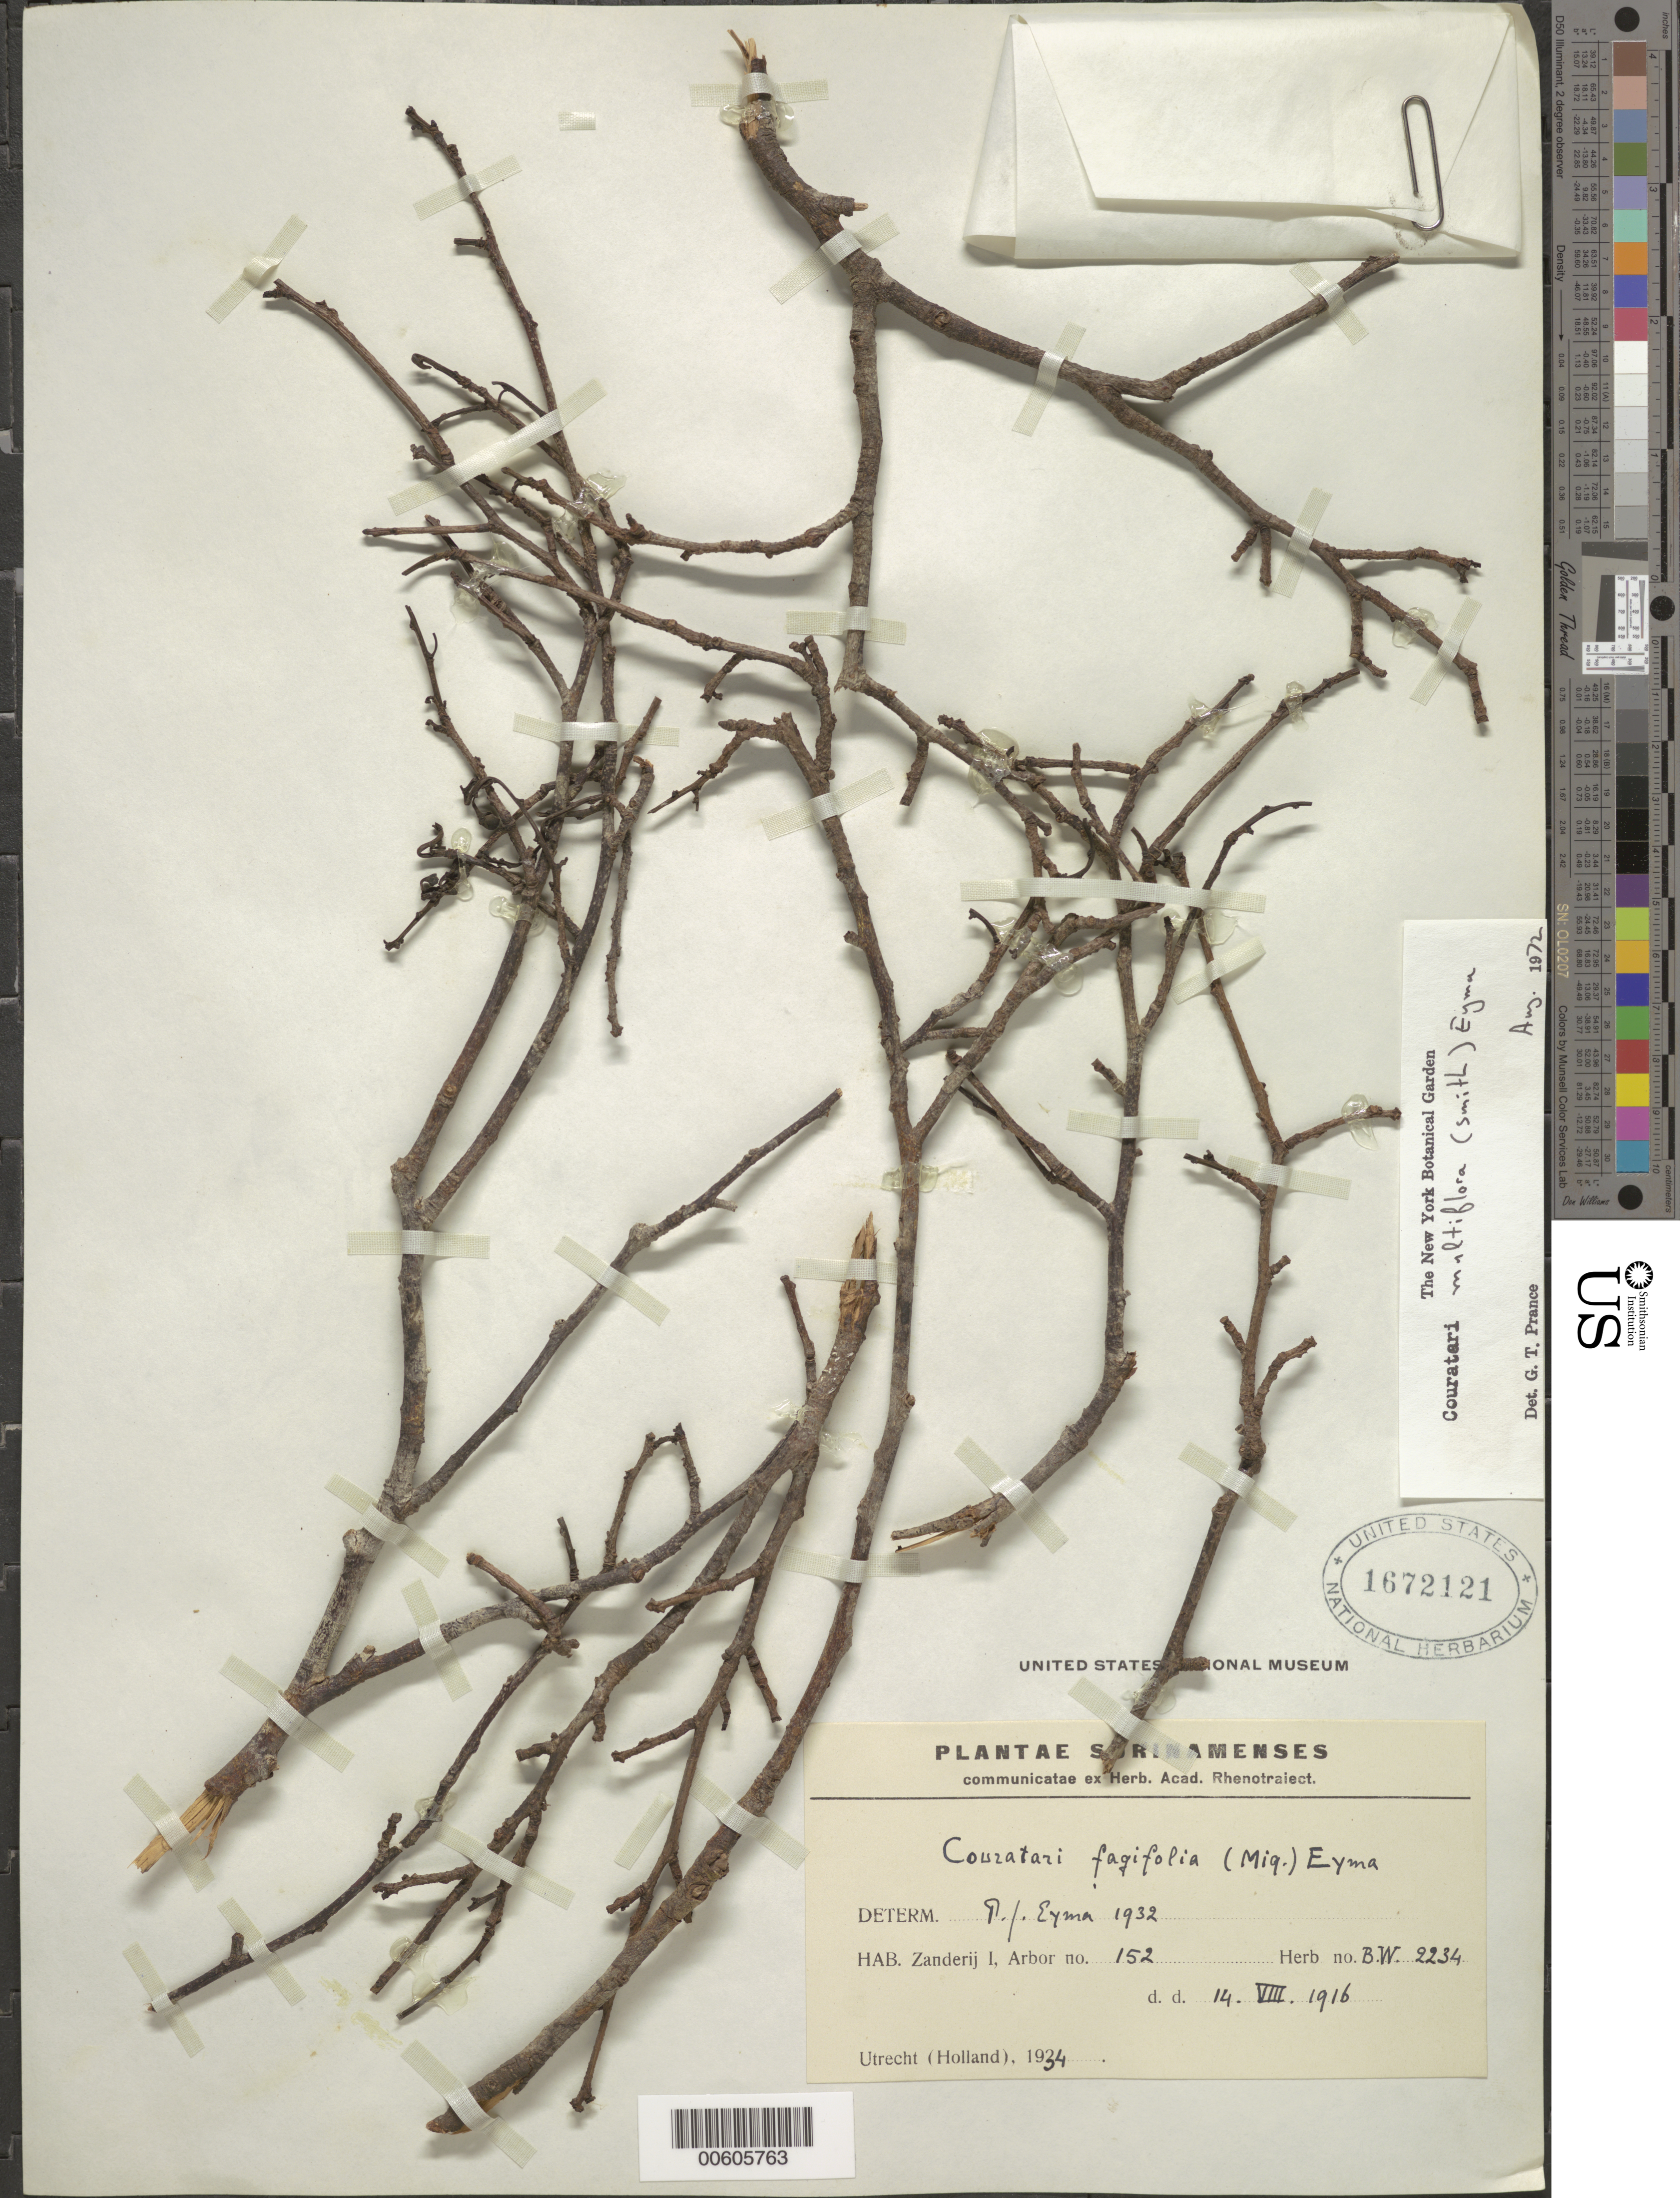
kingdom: Plantae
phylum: Tracheophyta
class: Magnoliopsida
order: Ericales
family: Lecythidaceae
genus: Couratari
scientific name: Couratari multiflora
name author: (Sm.) Eyma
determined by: Prance, G. T.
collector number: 2234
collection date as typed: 14-Aug-16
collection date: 1916-08-14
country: Suriname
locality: Zanderij I., Forest Reserve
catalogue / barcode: US 1672121